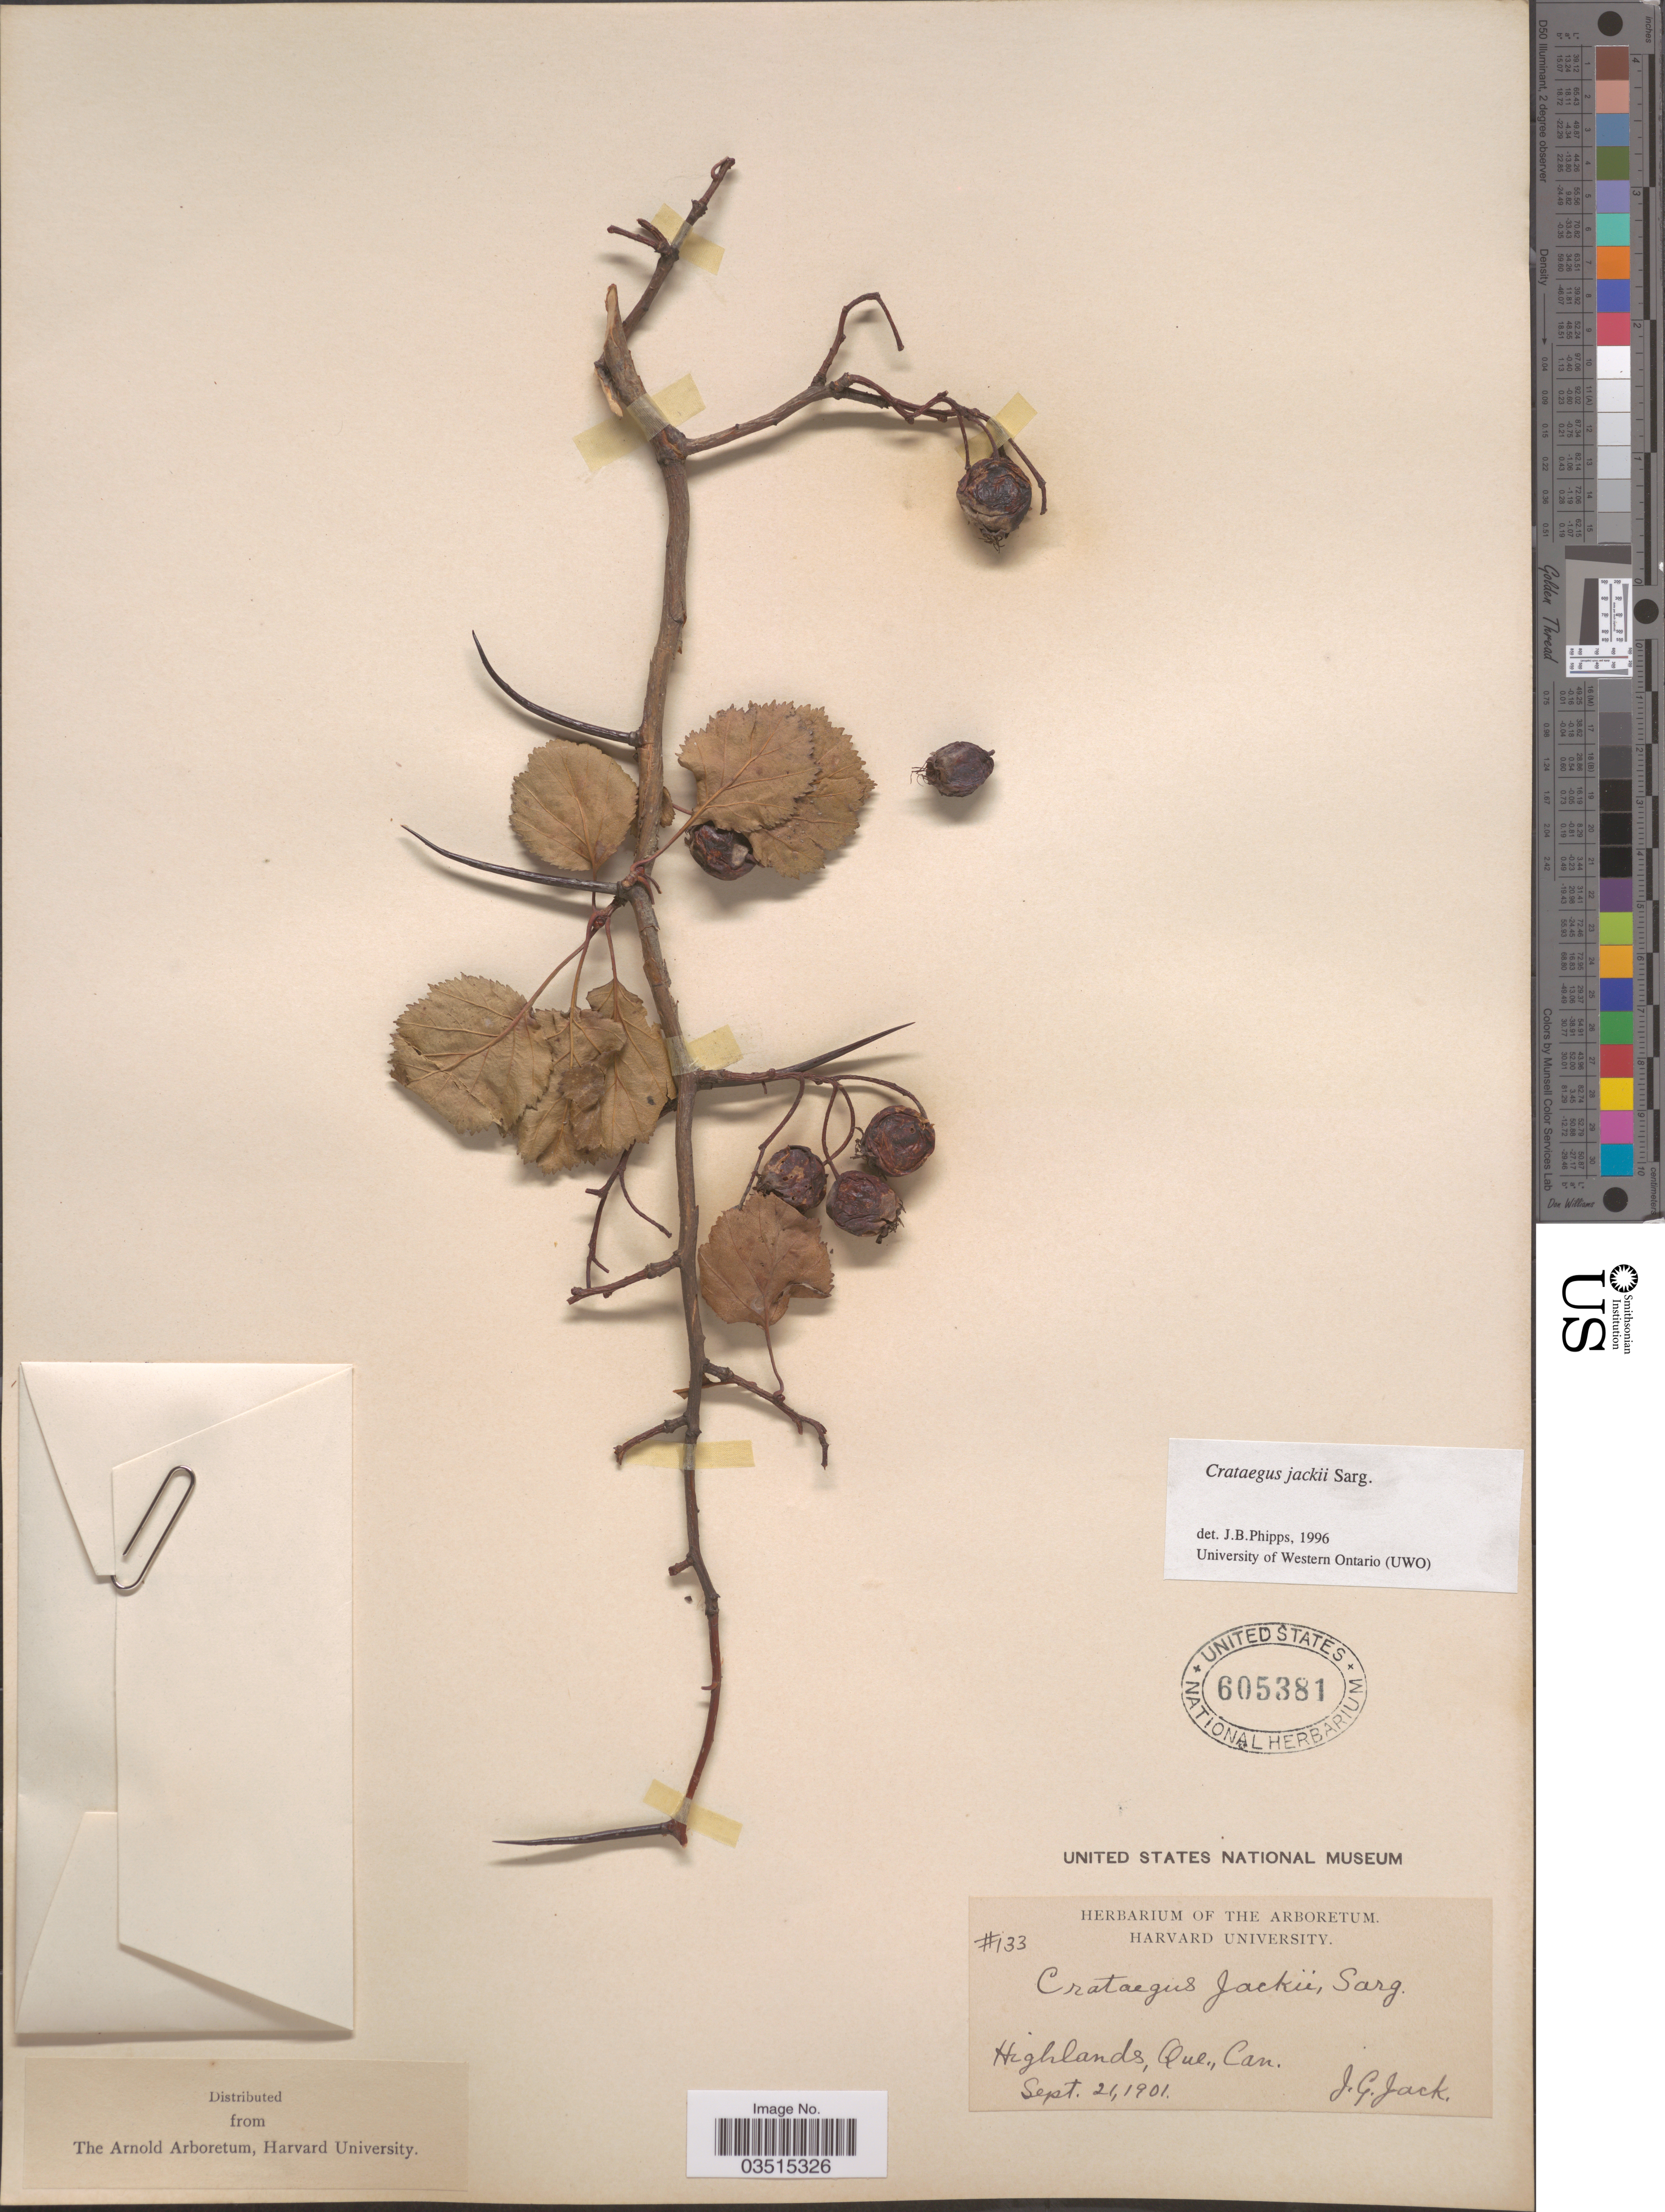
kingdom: Plantae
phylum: Tracheophyta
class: Magnoliopsida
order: Rosales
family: Rosaceae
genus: Crataegus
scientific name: Crataegus lumaria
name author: Ashe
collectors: J. G. Jack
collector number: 133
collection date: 1901-09-21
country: Canada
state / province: Quebec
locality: Highlands.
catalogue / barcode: US 605381